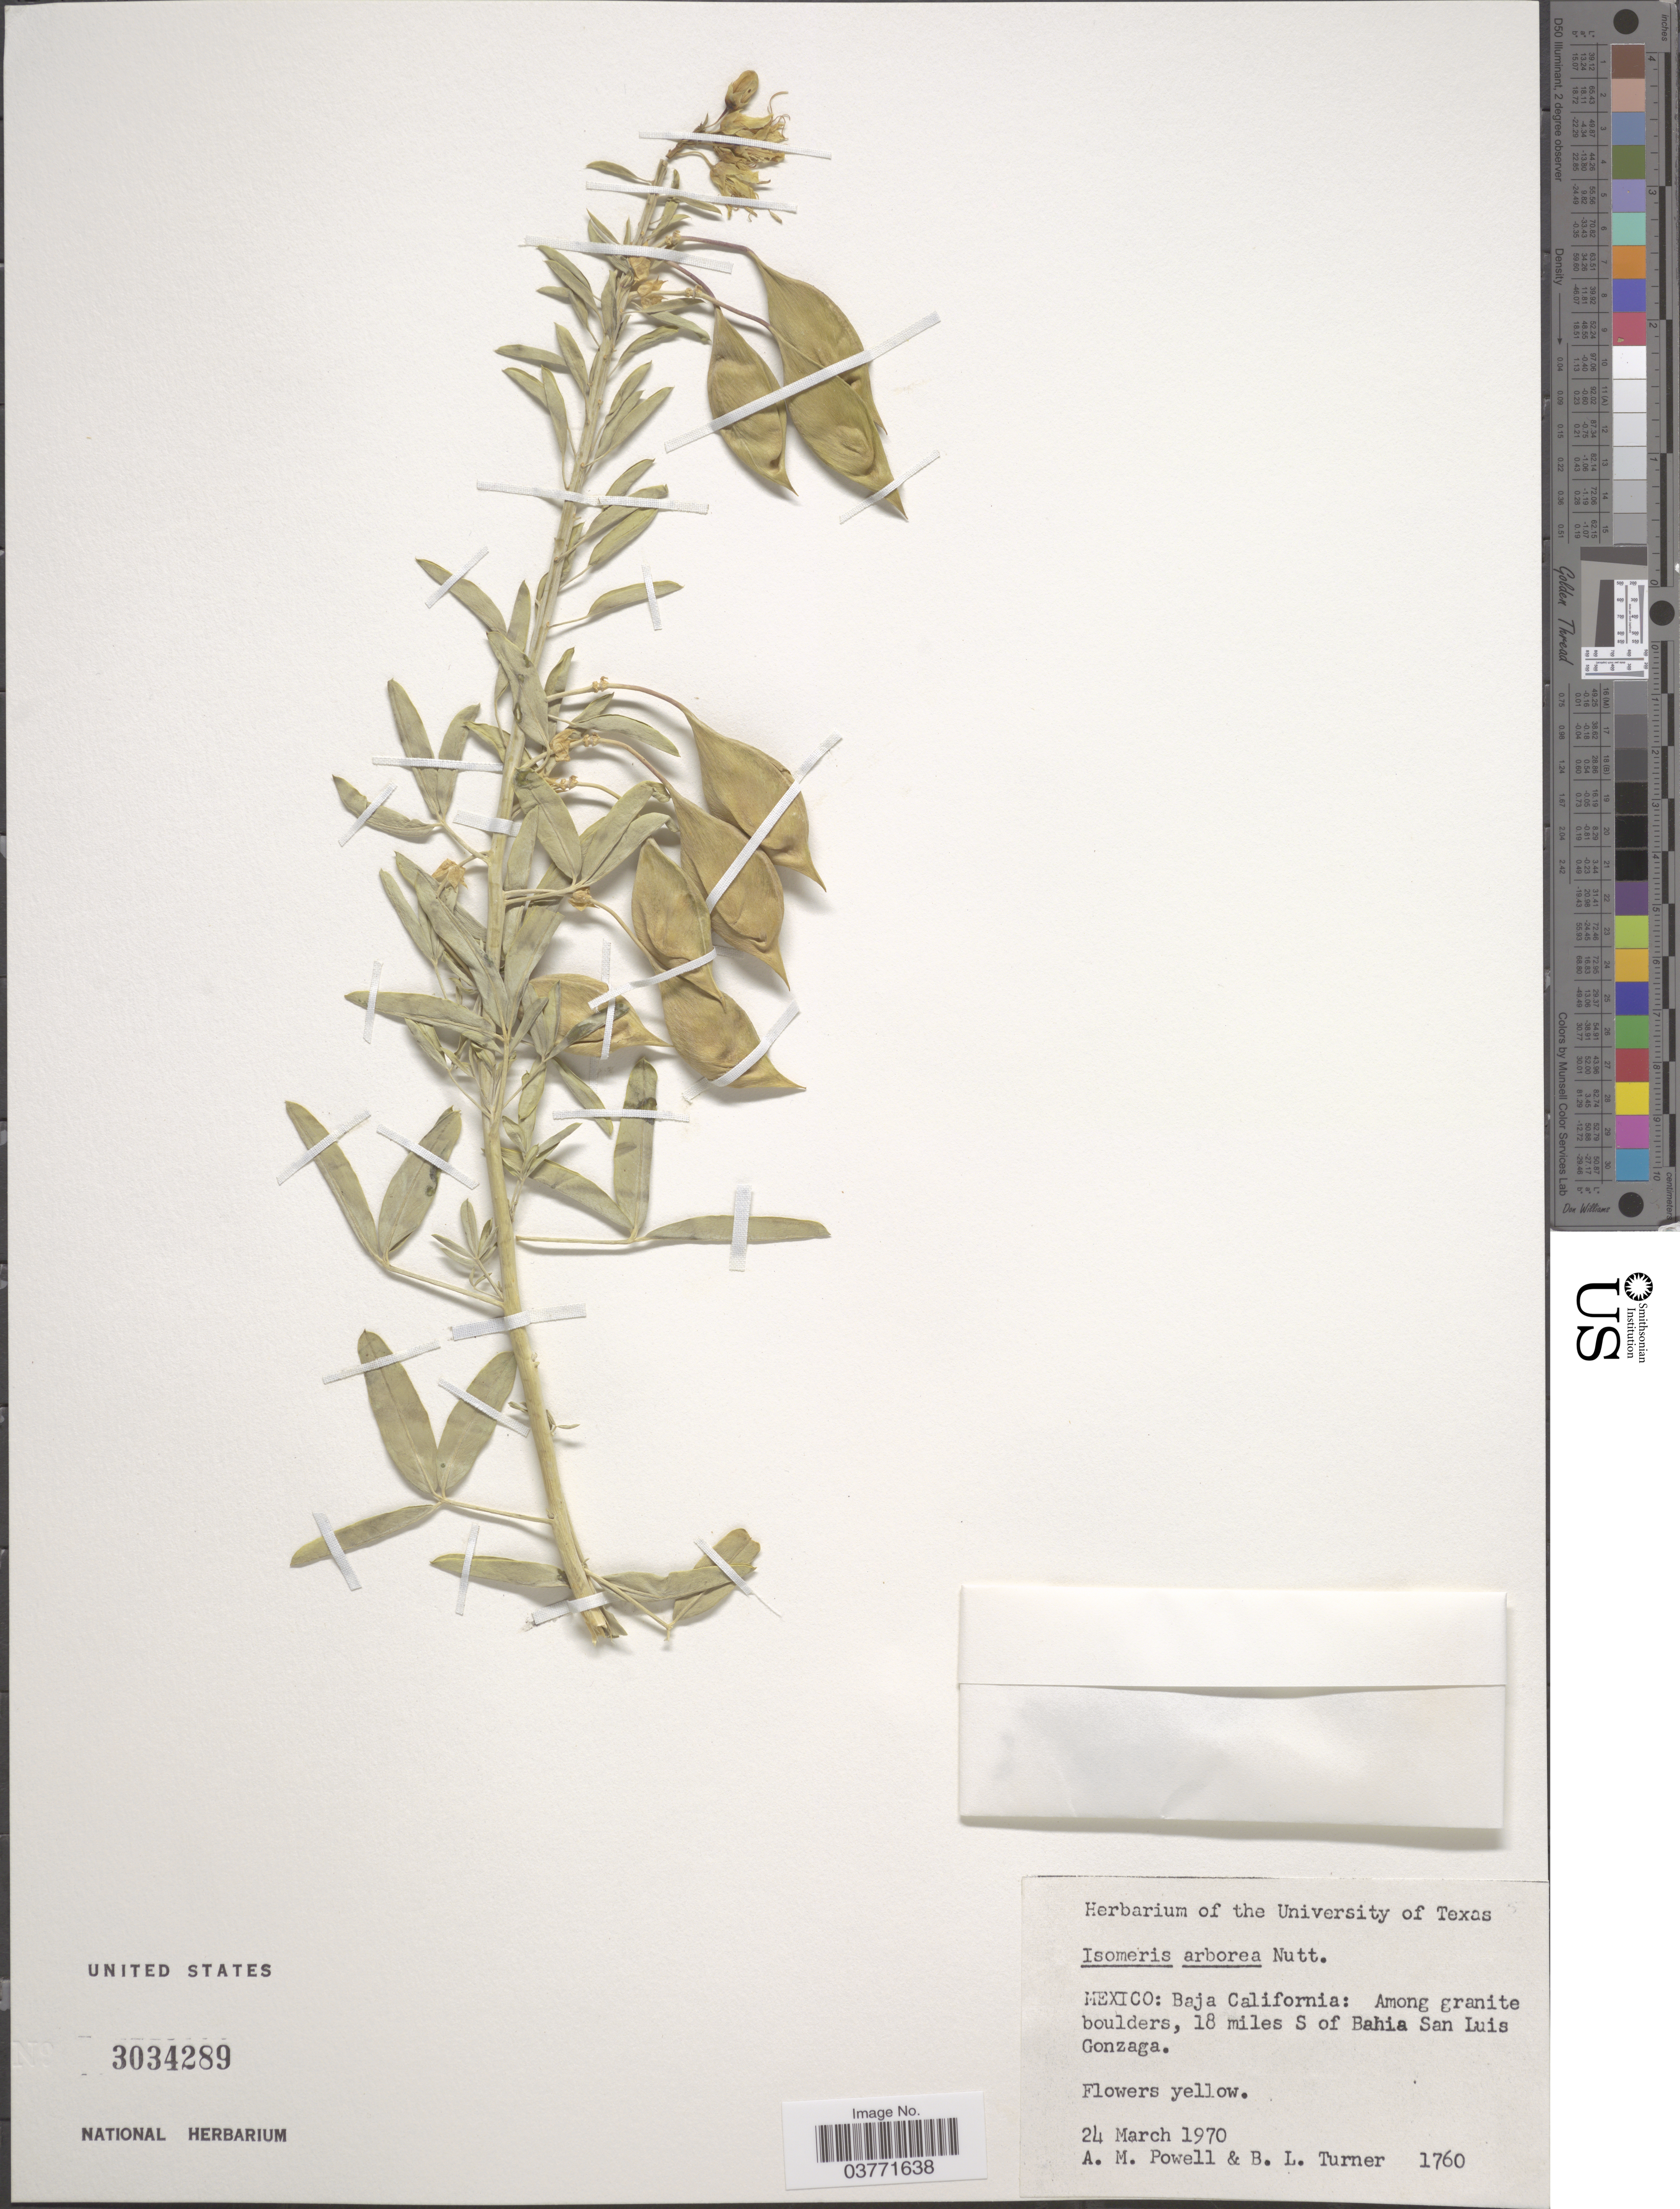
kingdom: Plantae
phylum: Tracheophyta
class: Magnoliopsida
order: Brassicales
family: Cleomaceae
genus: Cleomella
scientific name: Cleomella arborea var. arborea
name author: (Nutt.) Roalson & J.C. Hall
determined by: Strong, Mark T., (BOT), Smithsonian Institution - National Museum of Natural History (UNITED STATES)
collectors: A. M. Powell & B. L. Turner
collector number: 1760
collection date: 1970-03-24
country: Mexico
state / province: Baja California Norte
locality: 18 miles S of Bahia San Luis Gonzaga.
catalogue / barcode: US 3034289